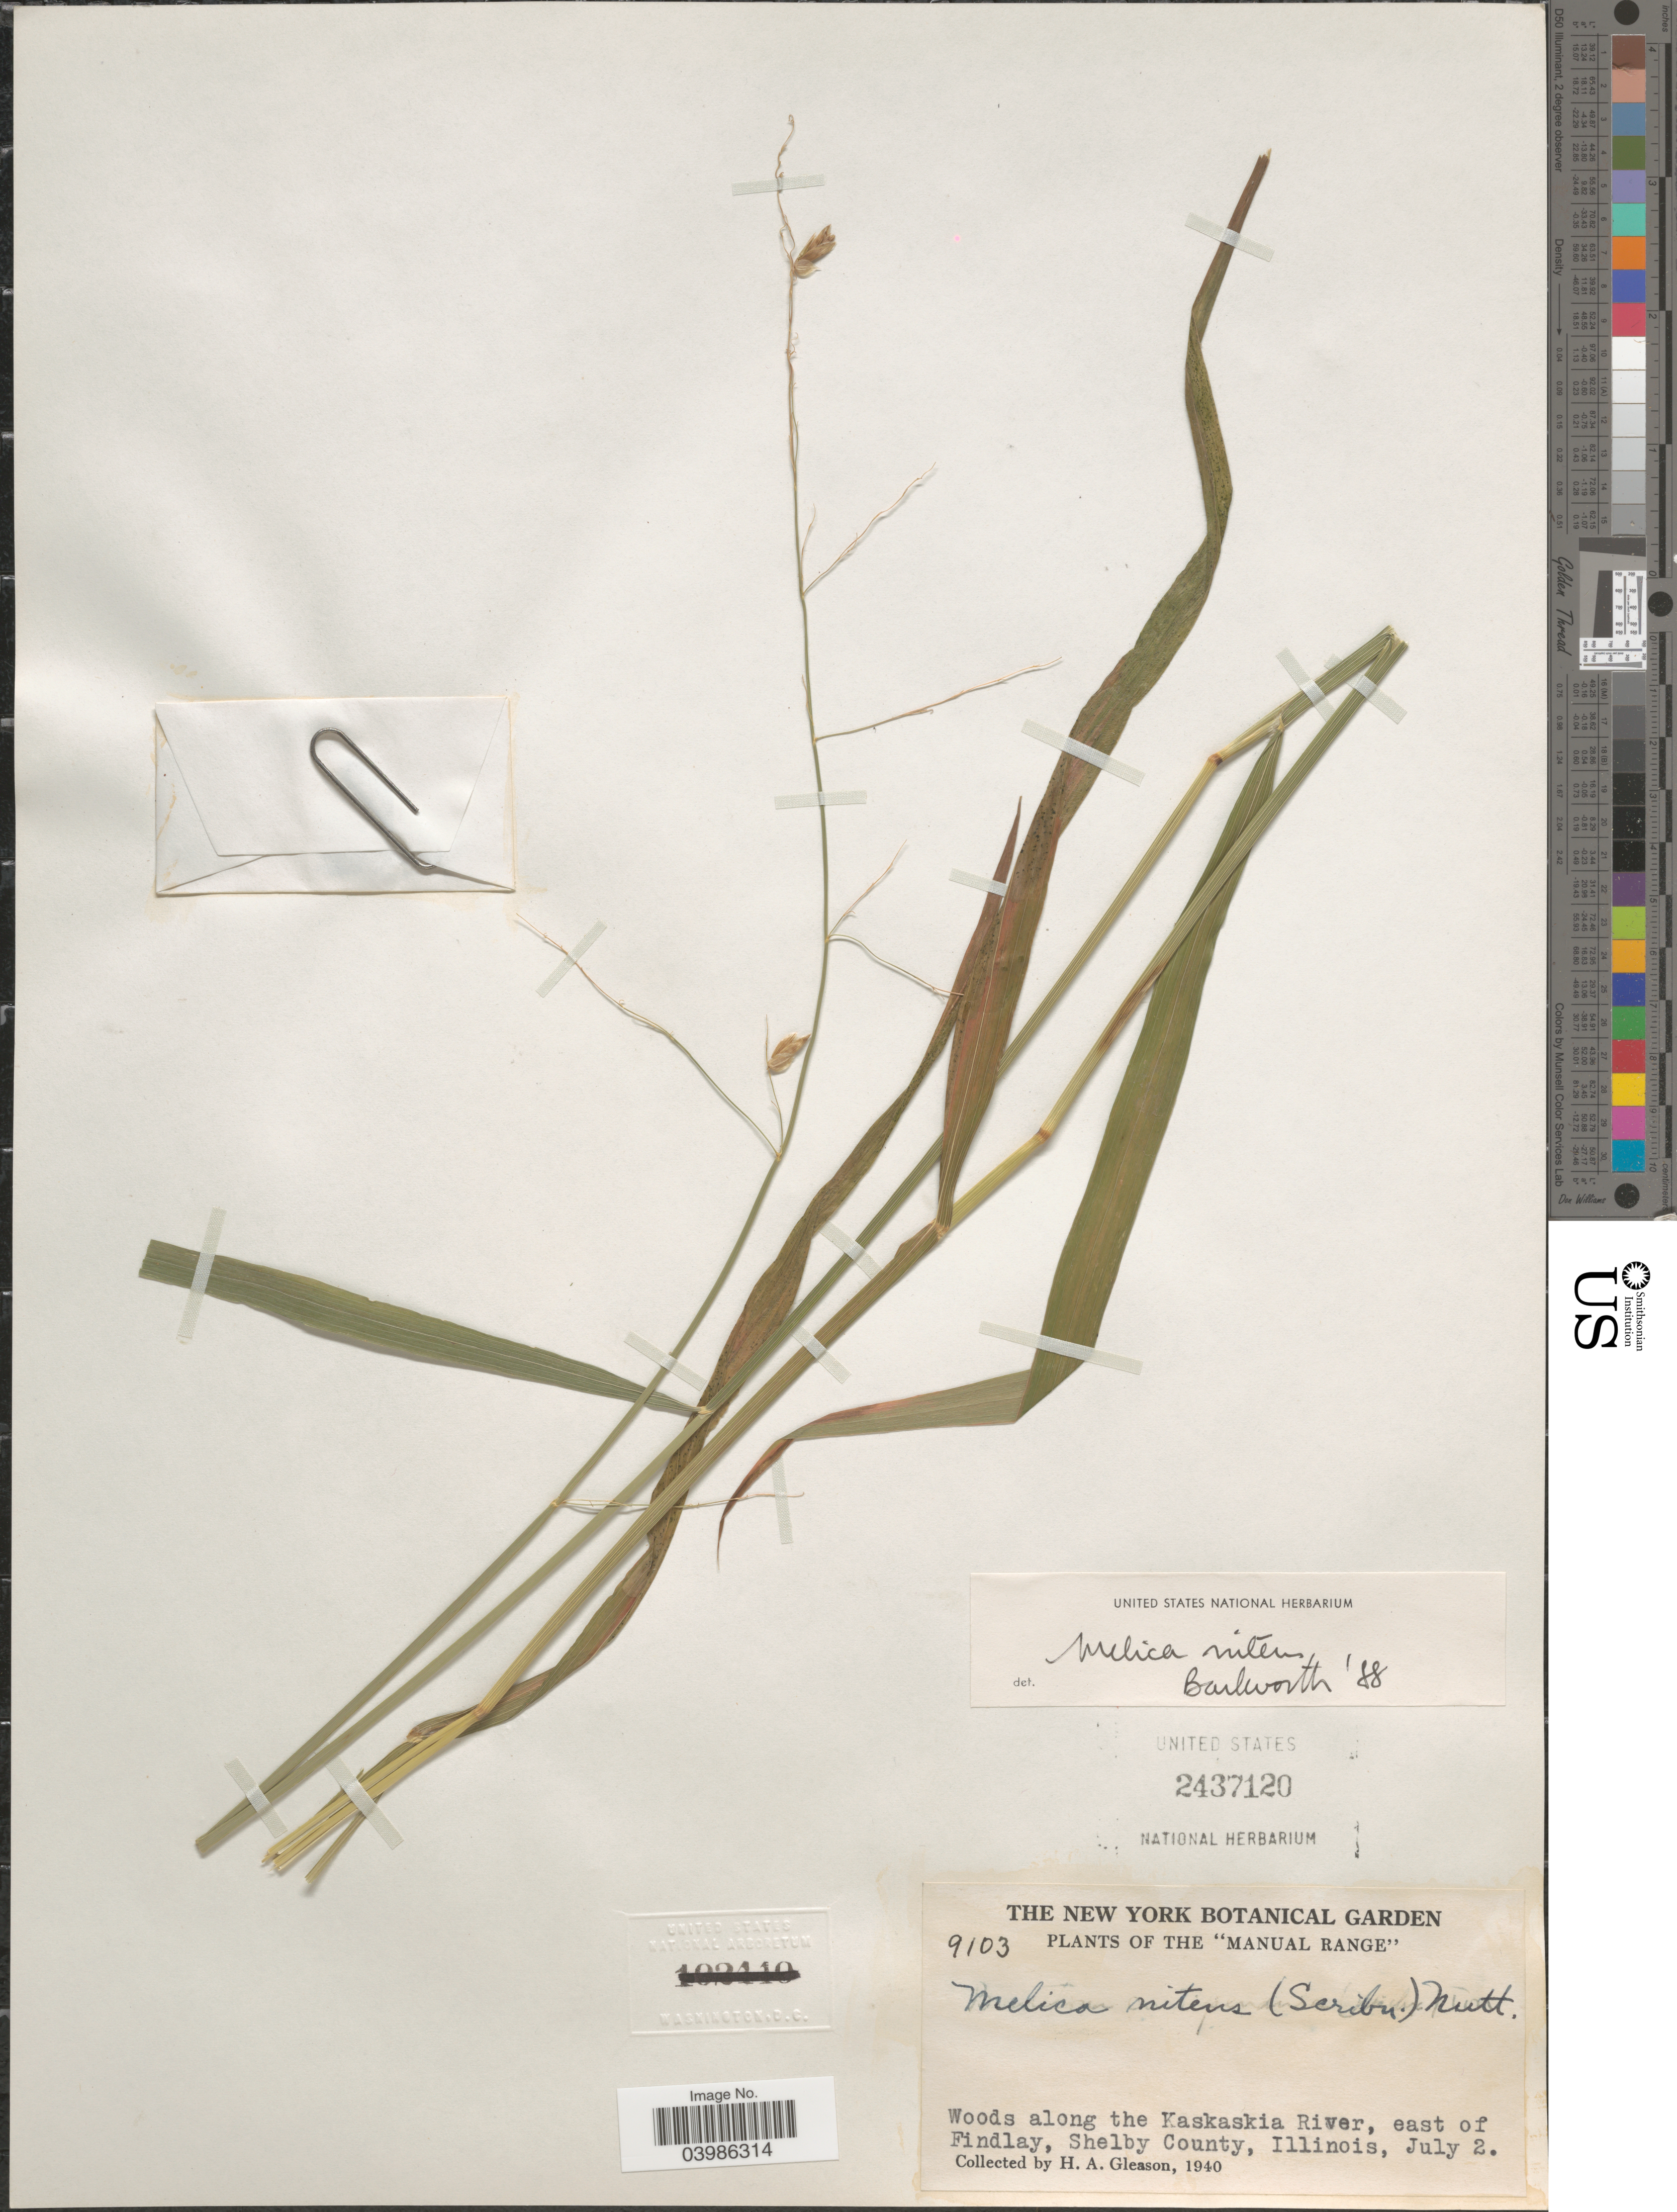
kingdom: Plantae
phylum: Tracheophyta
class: Liliopsida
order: Poales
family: Poaceae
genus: Melica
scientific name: Melica nitens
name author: (Scribn.) Nutt. ex Piper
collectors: H. A. Gleason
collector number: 9103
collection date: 1940-07-02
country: United States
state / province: Illinois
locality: The "Manual Range". Woods along the Kaskaskia River, east of Findlay, Shelby County.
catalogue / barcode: US 2437120